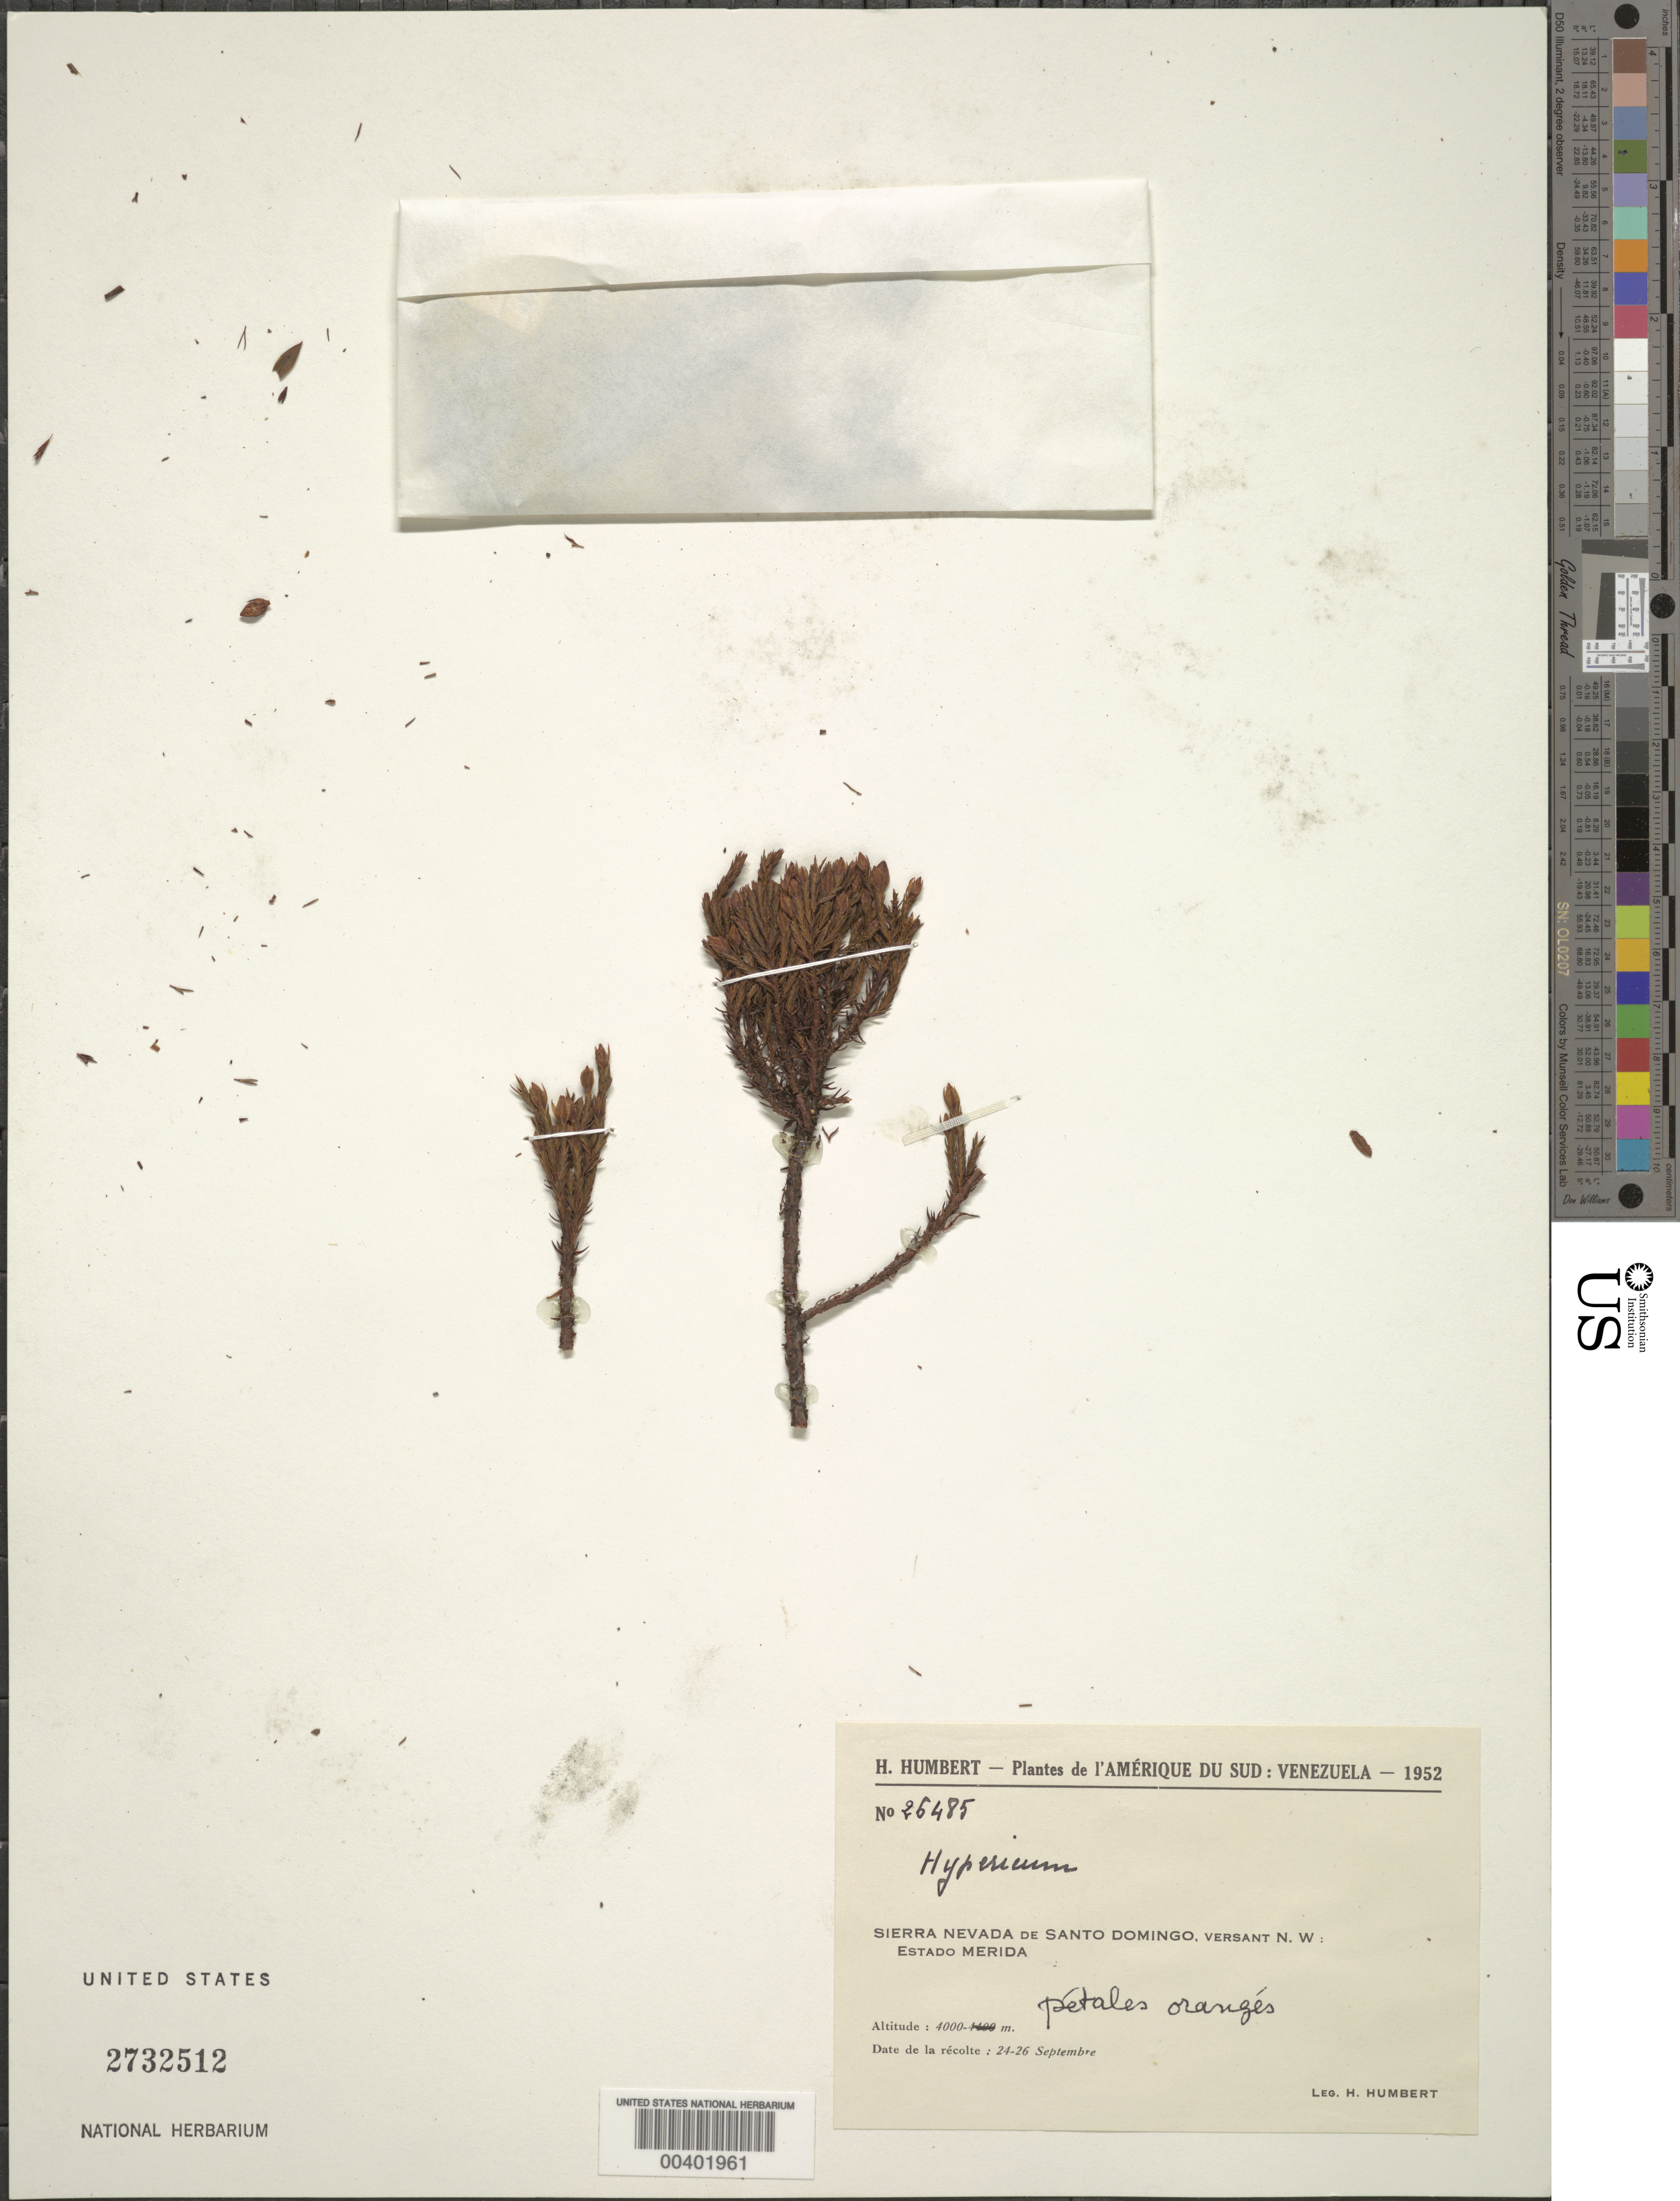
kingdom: Plantae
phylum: Tracheophyta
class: Magnoliopsida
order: Malpighiales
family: Hypericaceae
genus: Hypericum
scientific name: Hypericum sp.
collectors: H. Humbert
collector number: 26485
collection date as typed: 24 Sep 1952 to 26 Sep 1952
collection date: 1952-09-24/1952-09-26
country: Venezuela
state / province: Mérida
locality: Sierra Nevada de Santo Domingo, versant N.W.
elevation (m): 4000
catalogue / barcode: US 2732512